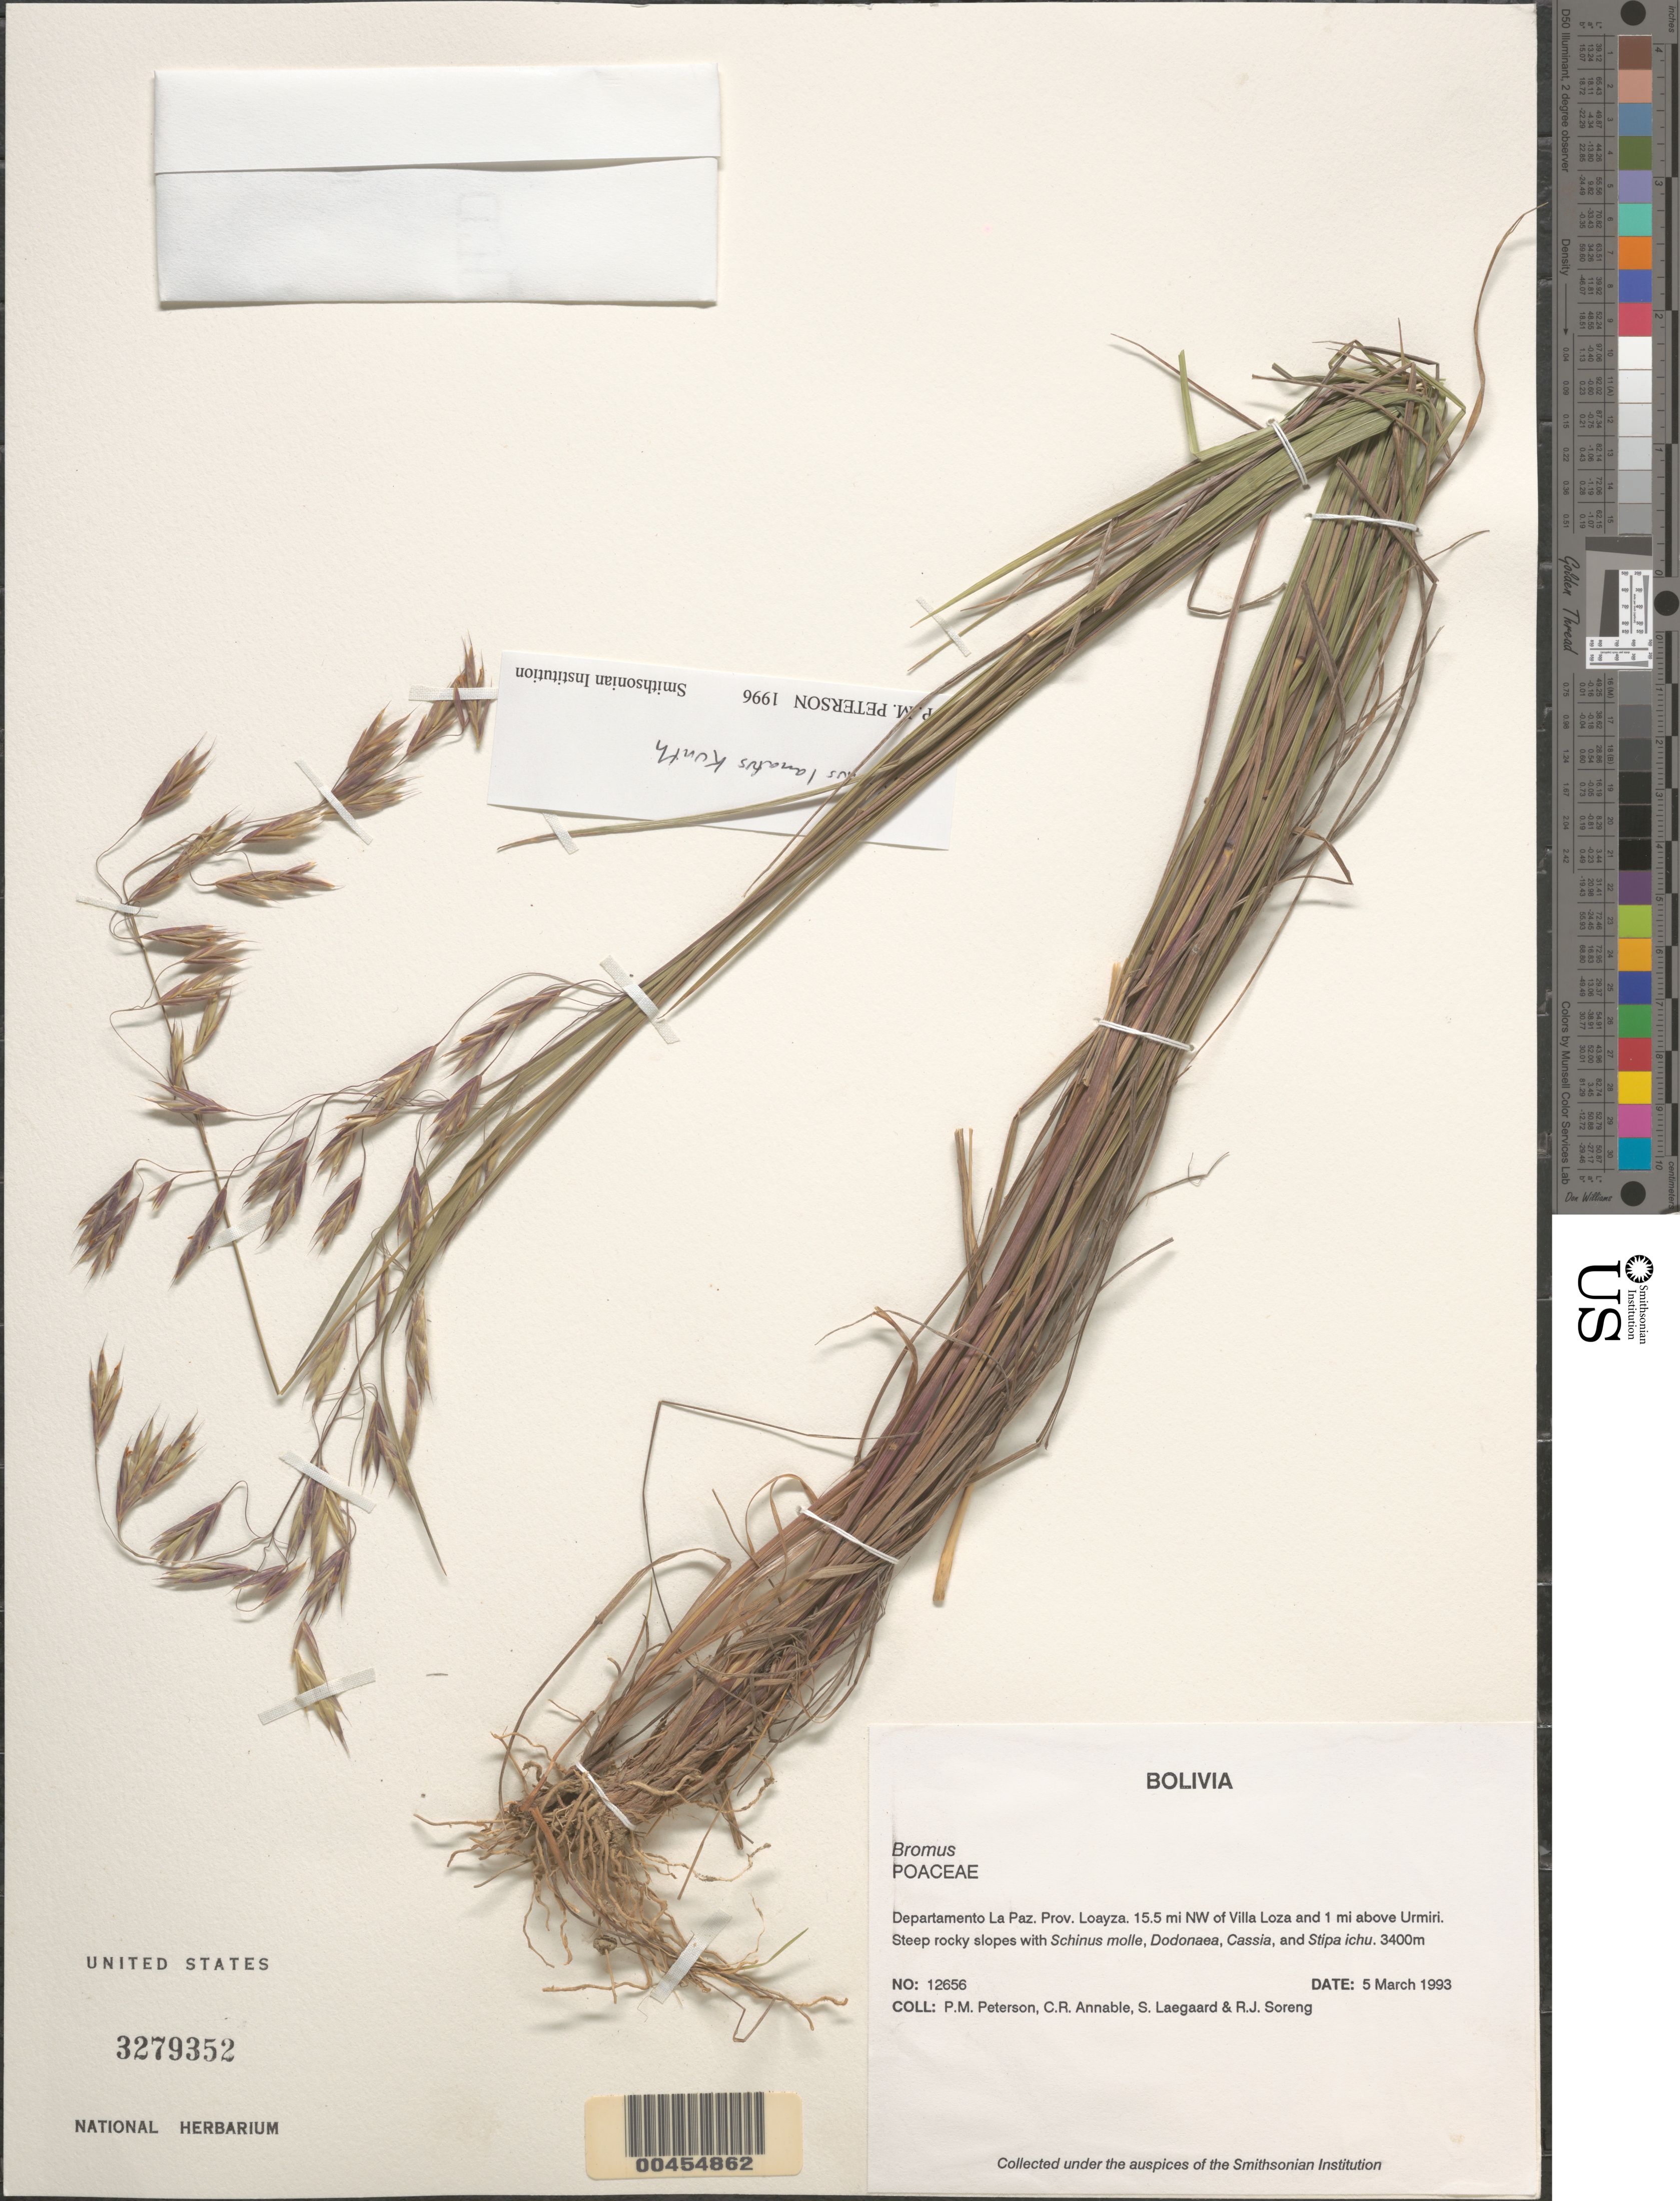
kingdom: Plantae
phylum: Tracheophyta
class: Liliopsida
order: Poales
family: Poaceae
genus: Bromus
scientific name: Bromus sp.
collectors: P. M. Peterson, C. R. Annable, S. Lægaard & R. J. Soreng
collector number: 12656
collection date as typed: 05 Mar 1993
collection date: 1993-03-05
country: Bolivia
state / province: La Paz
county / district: Loayza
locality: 15.5 mi NW of Villa Loza and 1 mi above Urmiri.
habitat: Steep rocky slopes with Schinus molle, Dodonaea, Cassia, and Stipa ichu.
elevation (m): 3400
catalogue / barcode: US 3279352